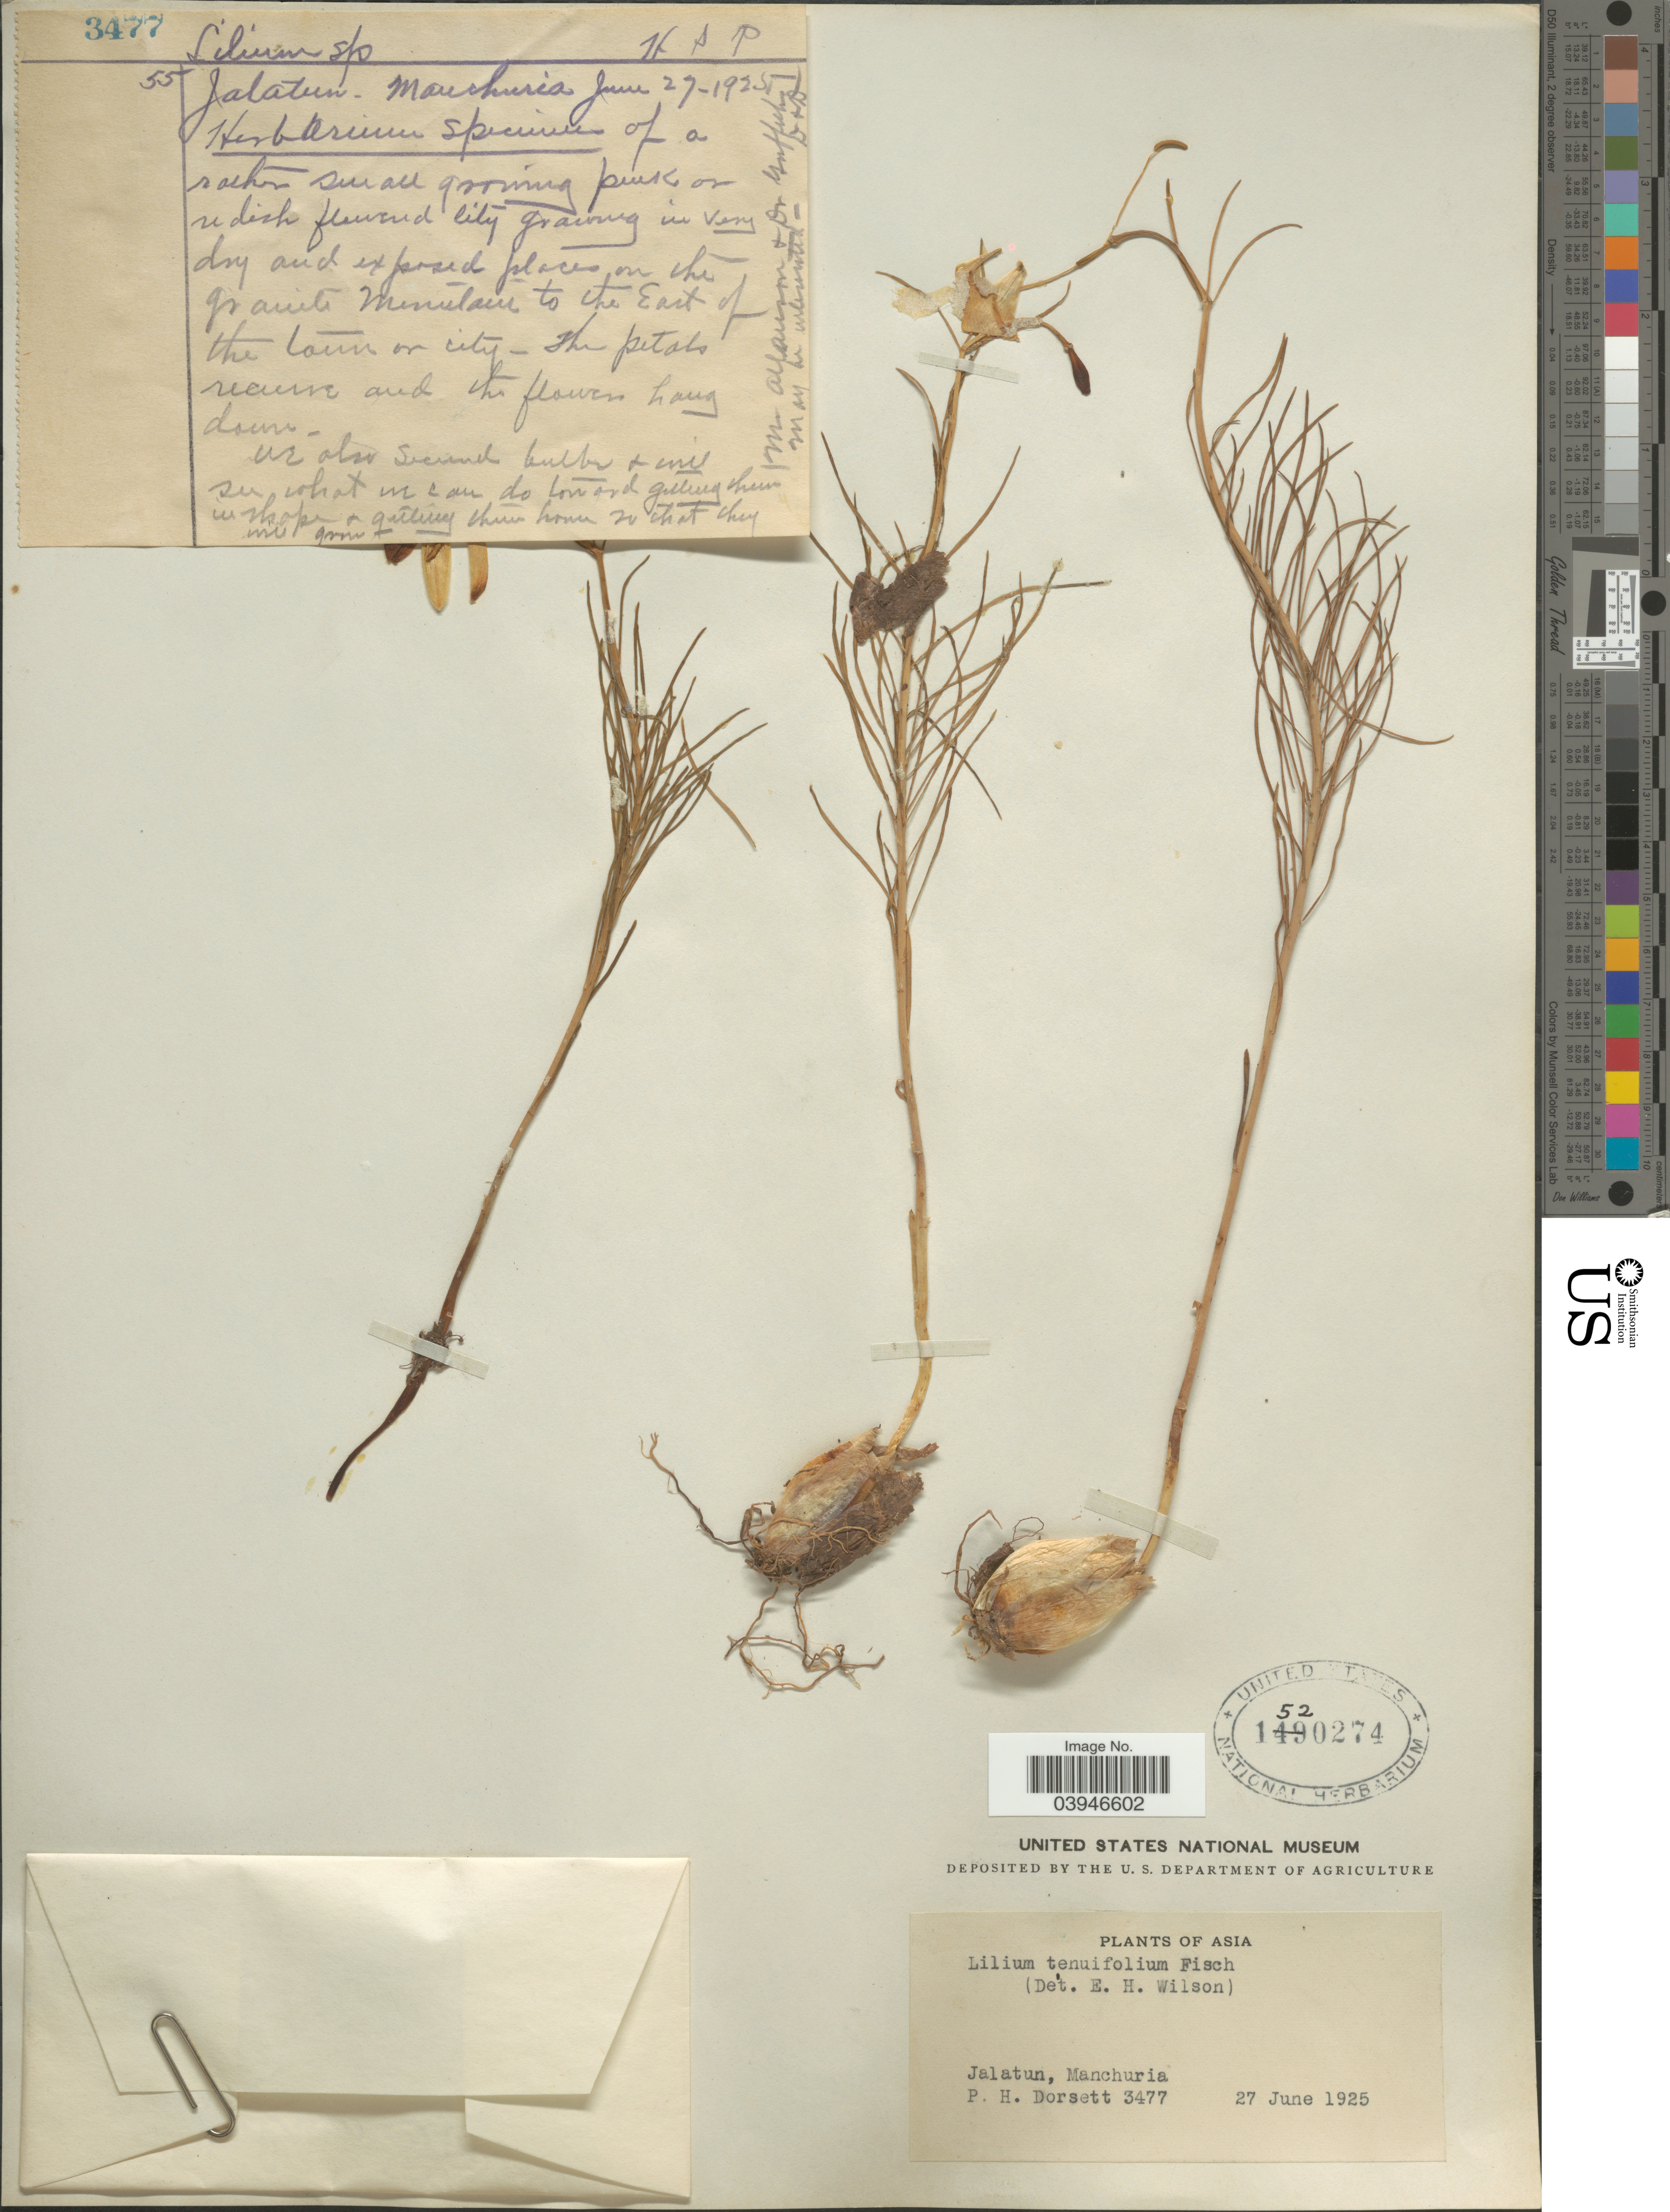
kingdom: Plantae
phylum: Tracheophyta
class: Liliopsida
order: Liliales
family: Liliaceae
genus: Lilium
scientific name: Lilium tenuifolium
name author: Fisch. ex Hook. f.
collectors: P. H. Dorsett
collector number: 3477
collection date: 1925-06-27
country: China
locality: Jalatun, Manchuria. Asia.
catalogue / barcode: US 1520274